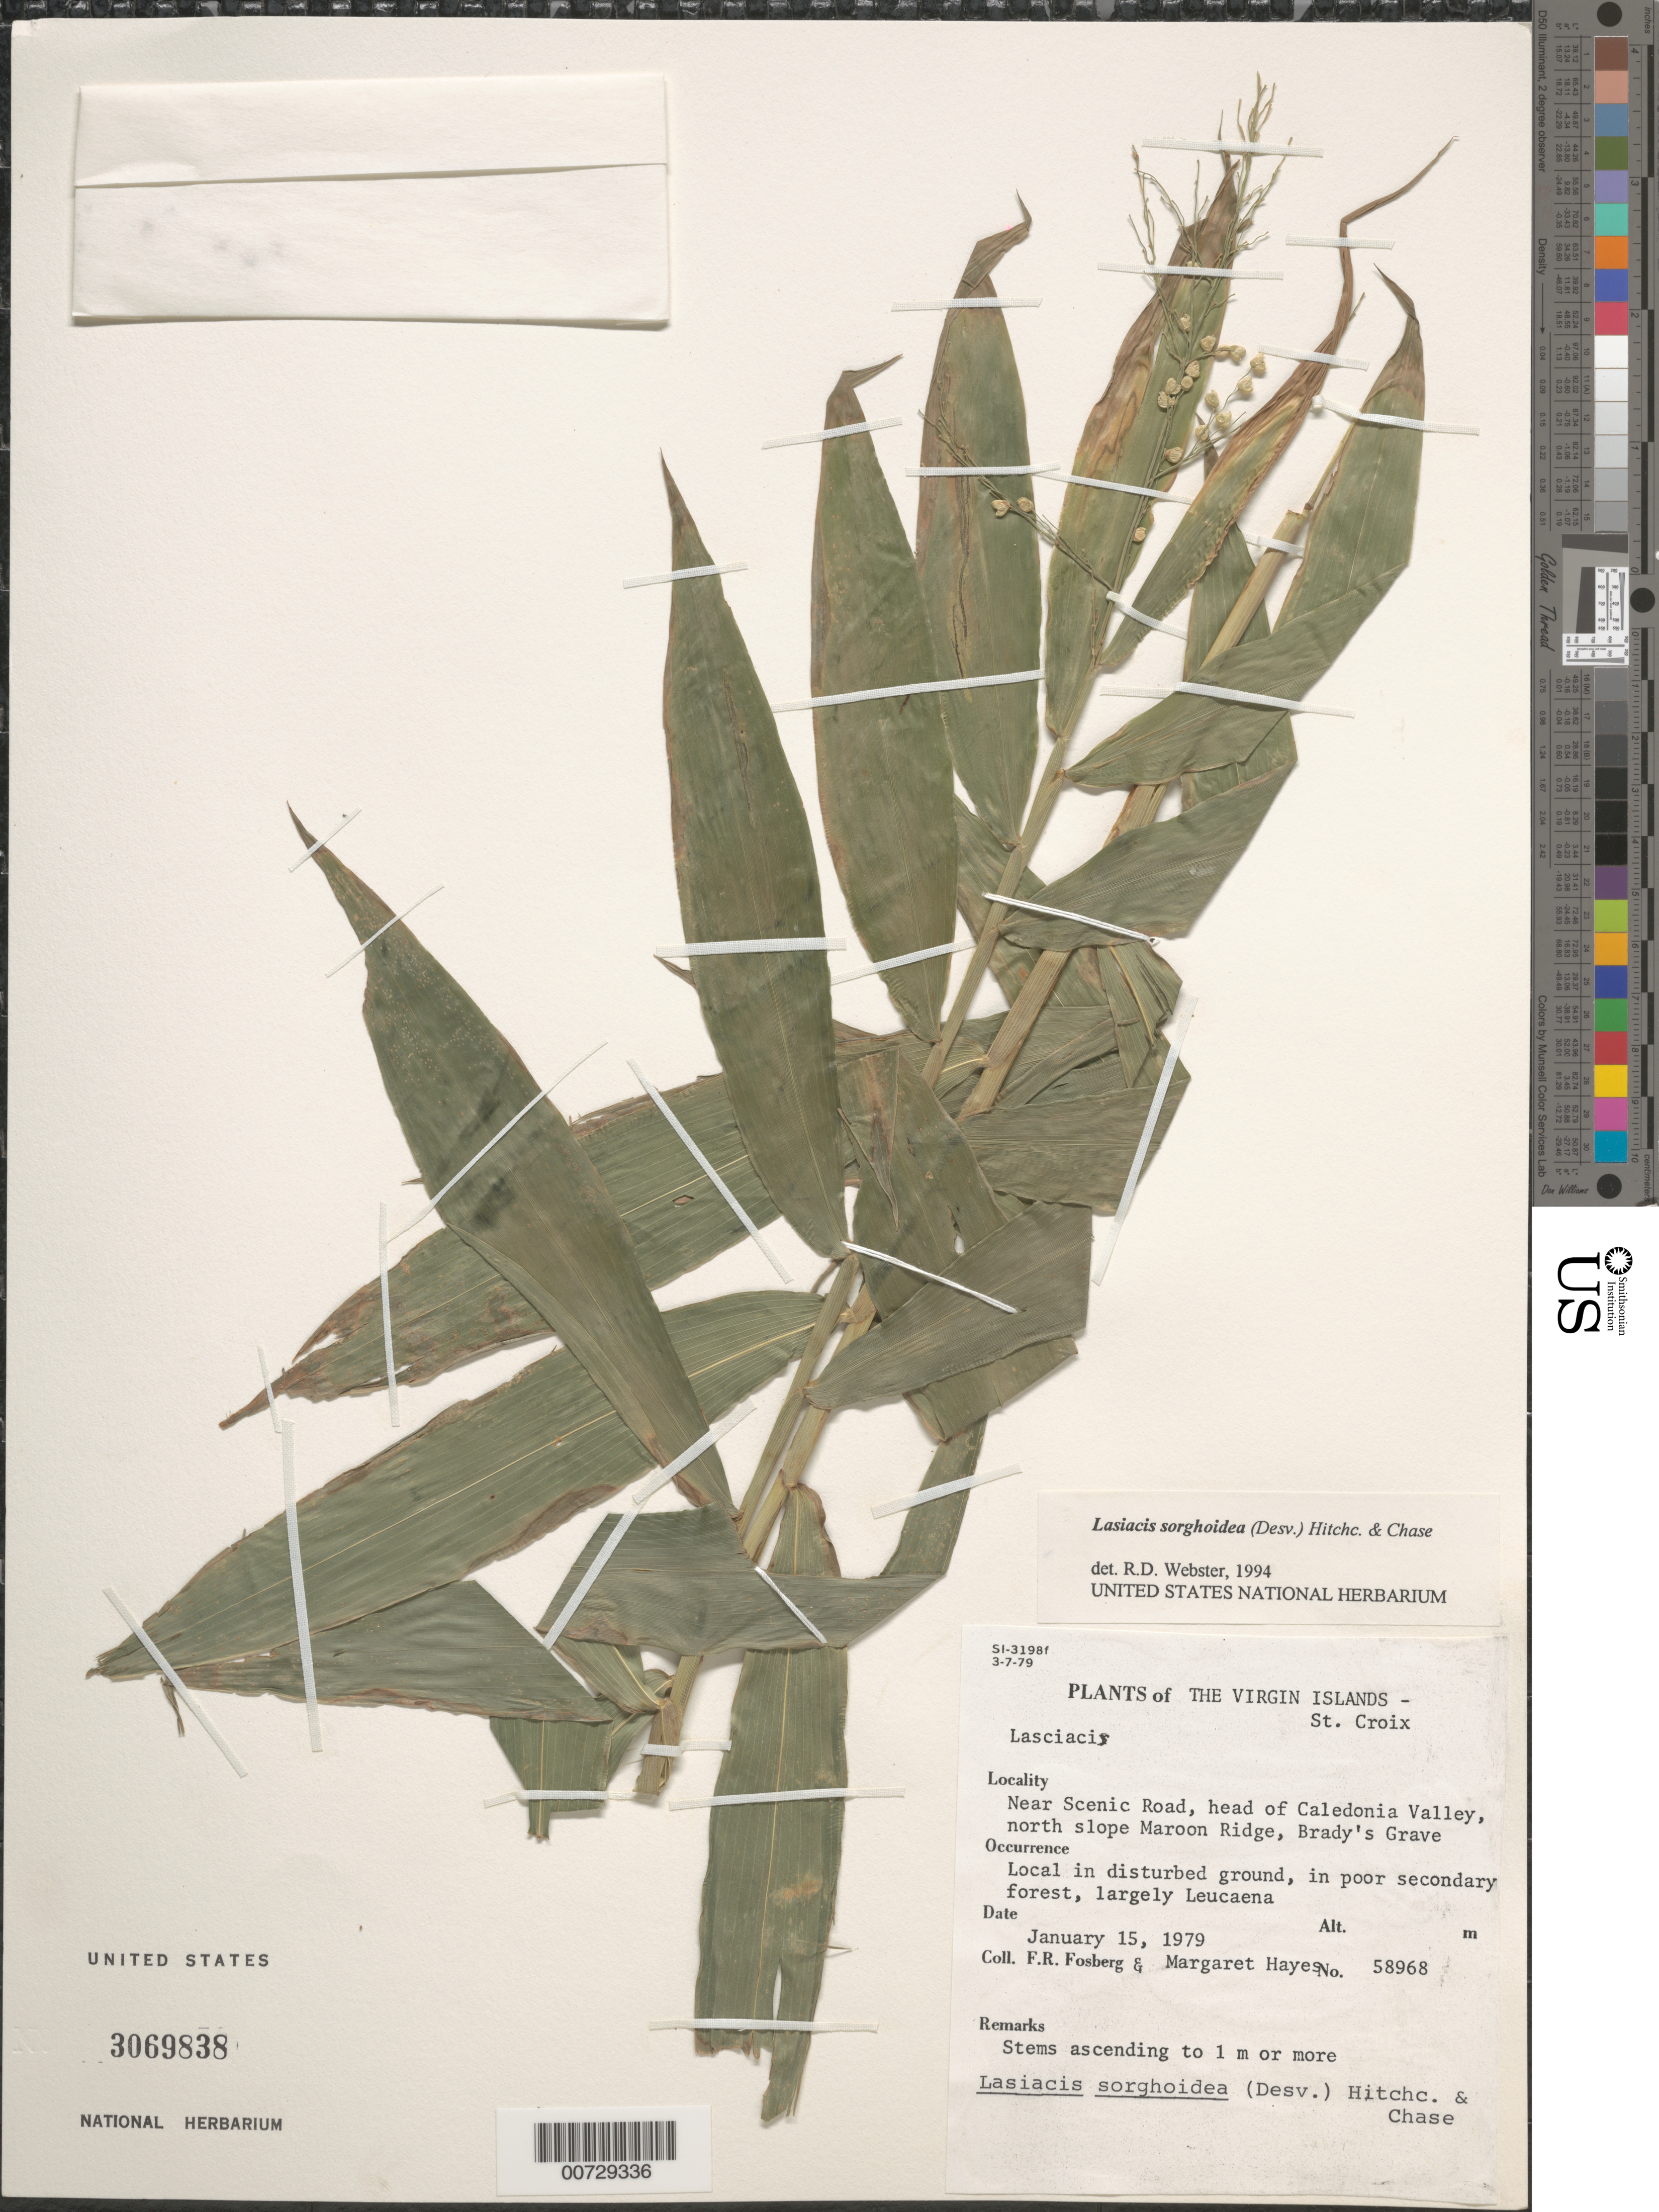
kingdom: Plantae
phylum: Tracheophyta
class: Liliopsida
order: Poales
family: Poaceae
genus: Lasiacis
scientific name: Lasiacis sorghoidea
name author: (Desv. ex Ham.) Hitchc. & Chase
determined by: Webster, Robert D.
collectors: F. R. Fosberg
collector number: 58968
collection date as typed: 15 Jan 1979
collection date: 1979-01-15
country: U.S. Virgin Islands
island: St. Croix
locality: St. Croix; head of Caledonia Valley, N slope Maroon Ridge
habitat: In disturbed ground, in poor secondary forest, largely leucaena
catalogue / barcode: US 3069838